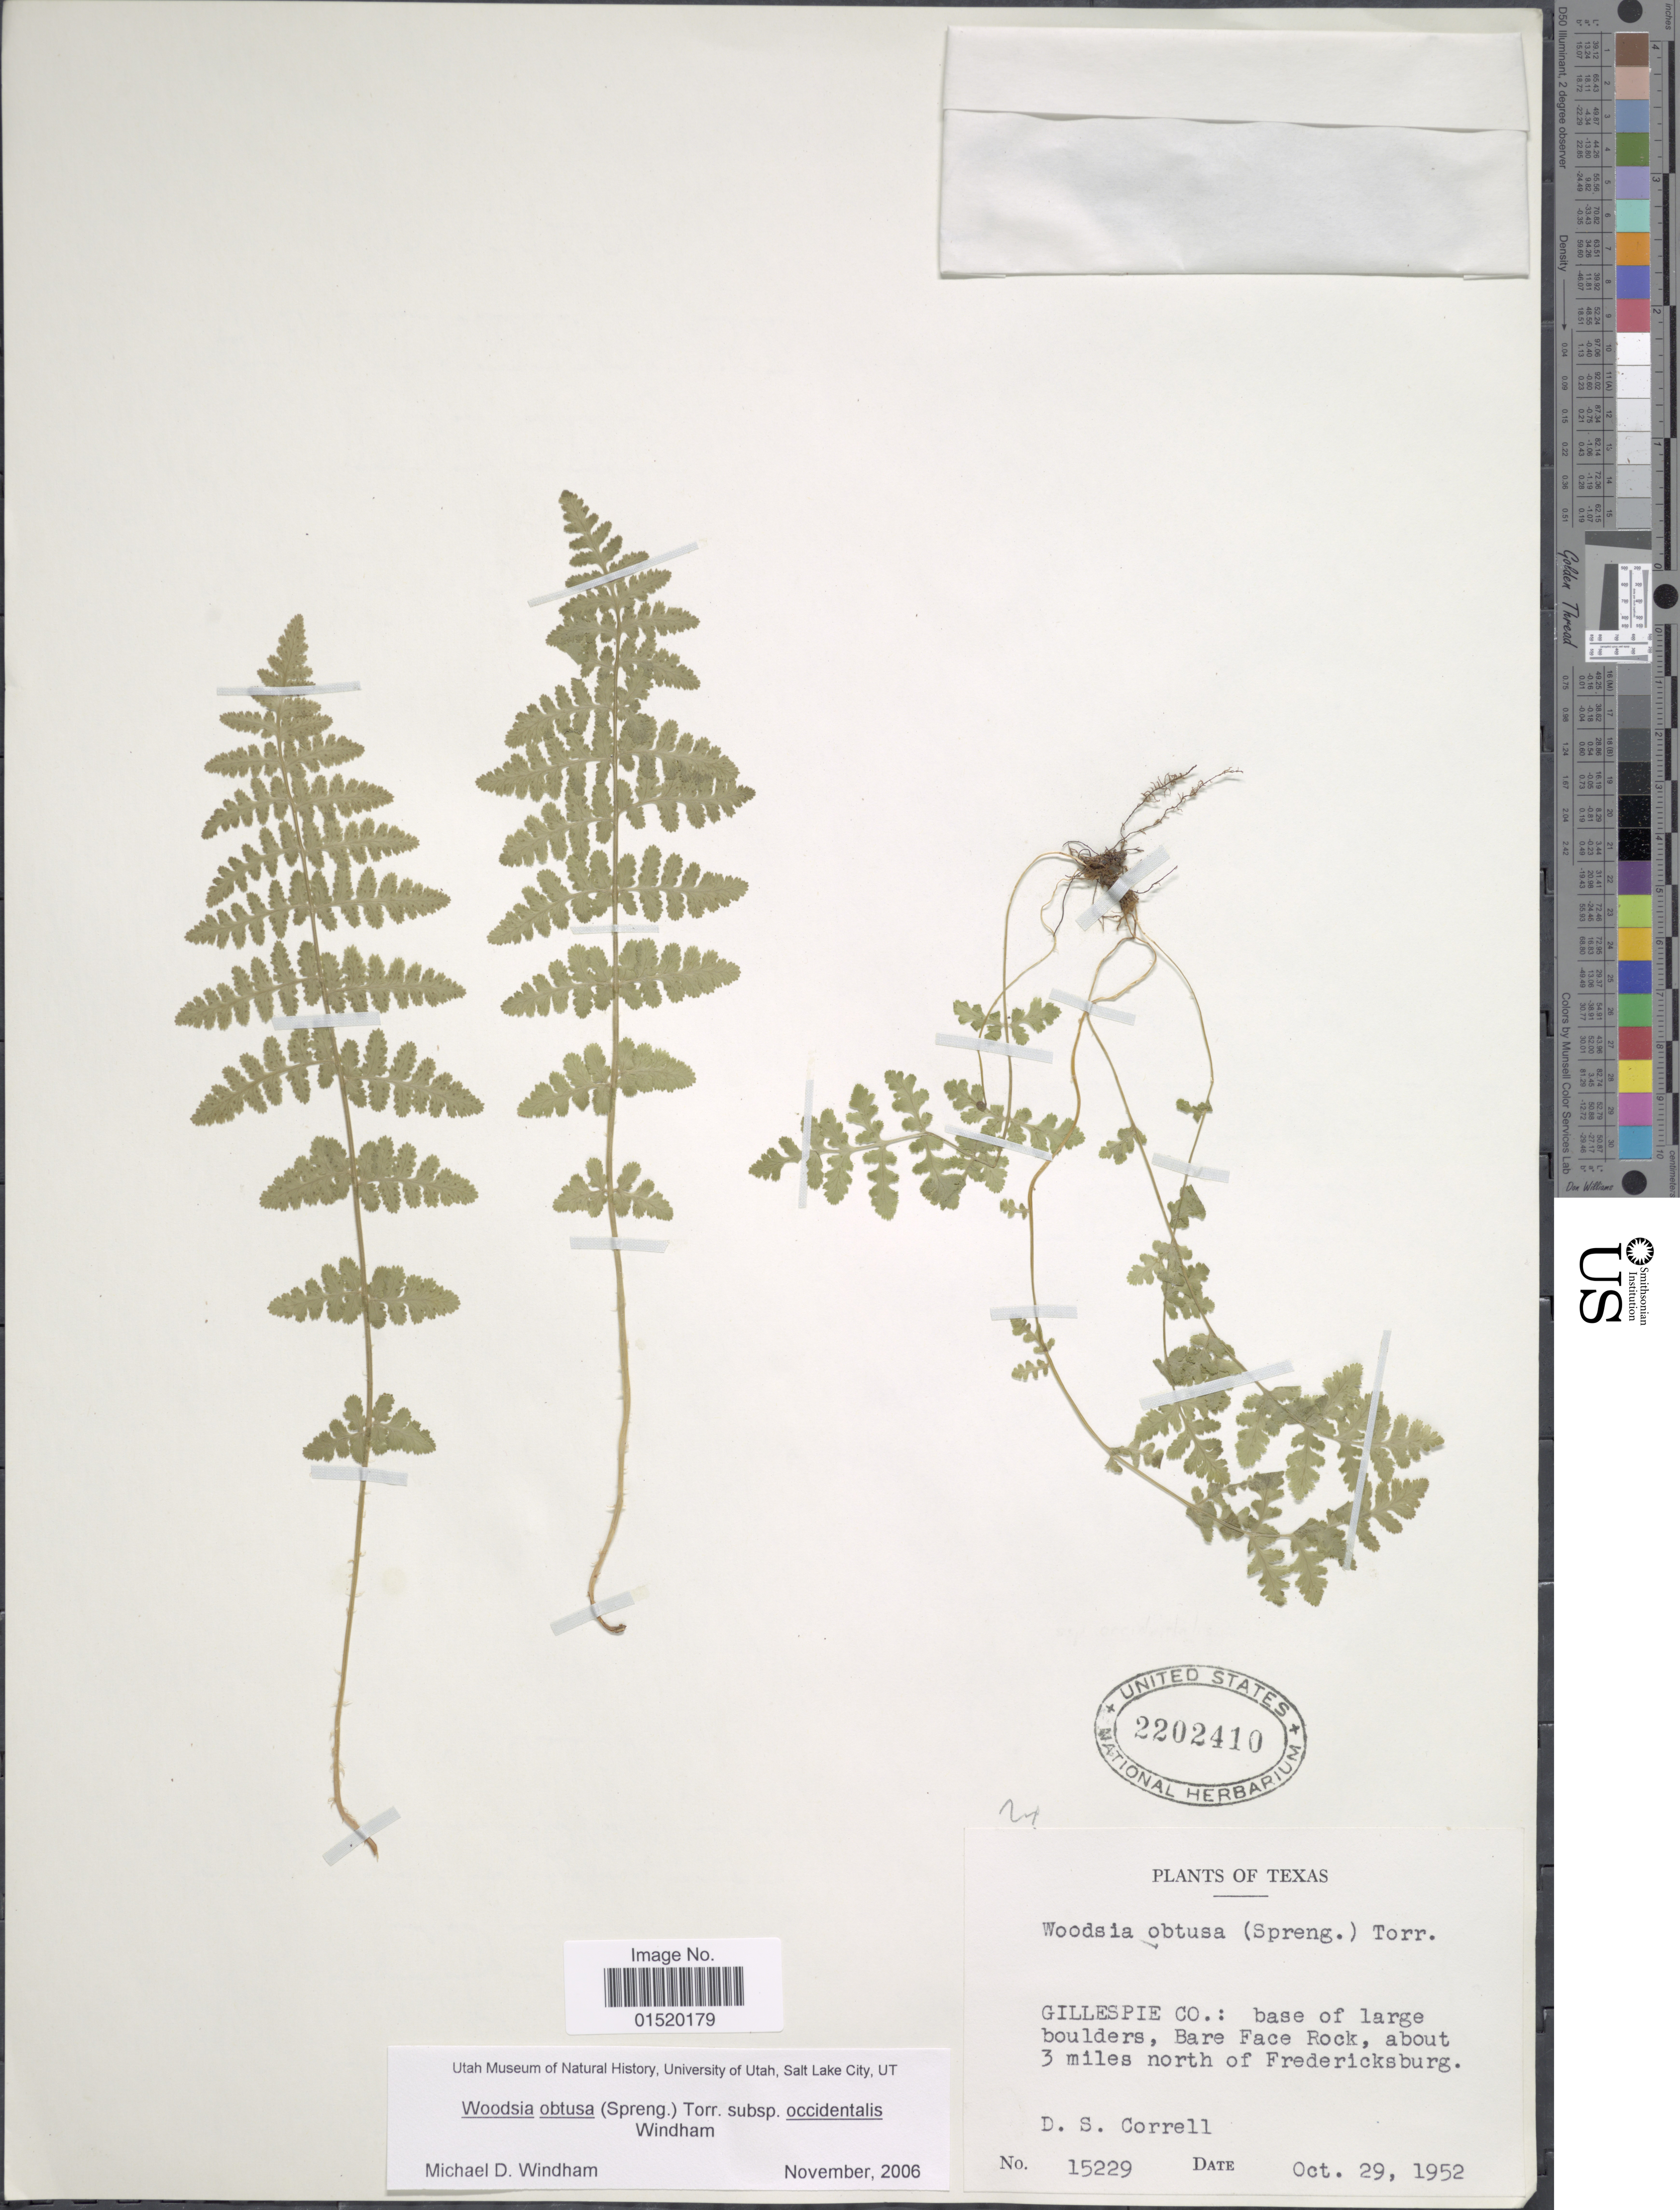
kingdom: Plantae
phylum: Tracheophyta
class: Polypodiopsida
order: Polypodiales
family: Woodsiaceae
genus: Woodsia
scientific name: Woodsia obtusa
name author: (Spreng.) Torr.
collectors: D. S. Correll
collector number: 15229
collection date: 1952-10-29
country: United States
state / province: Texas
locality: Gillespie Co.: base of large boulders, Bare Face Rock, about 3 miles north of Fredericksburg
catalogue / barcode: US 2202410